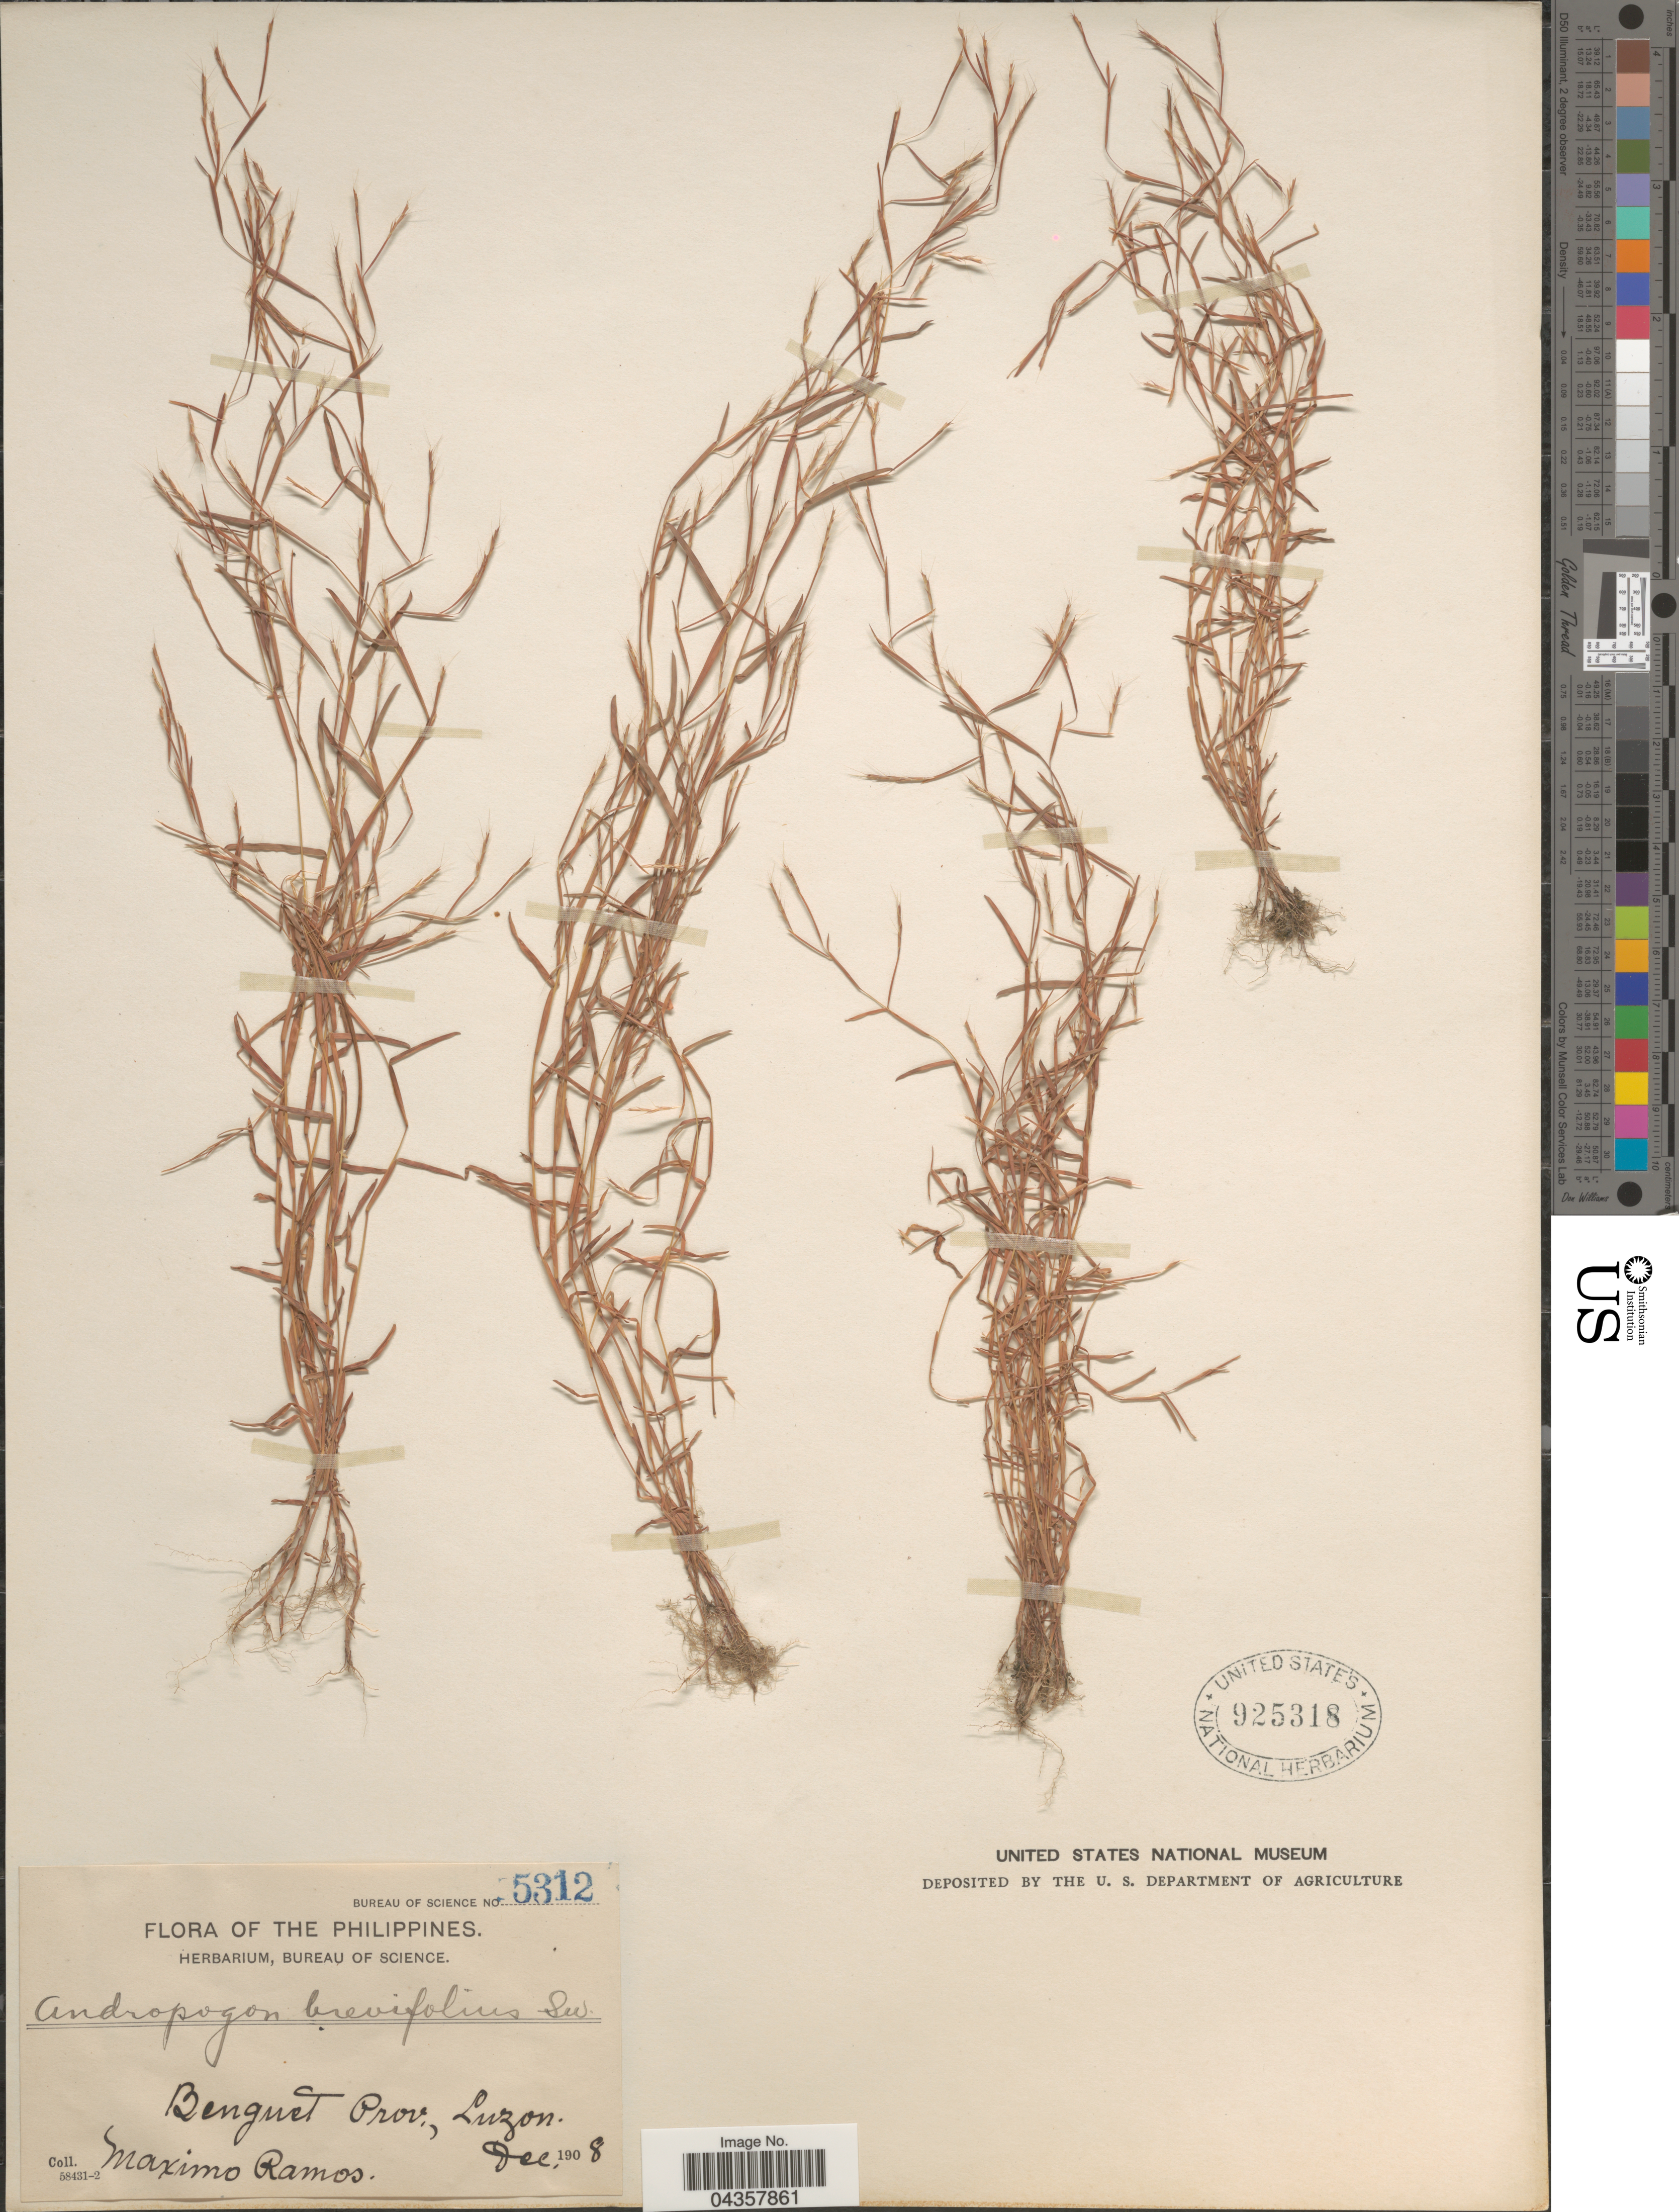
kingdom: Plantae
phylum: Tracheophyta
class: Liliopsida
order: Poales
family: Poaceae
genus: Schizachyrium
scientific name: Schizachyrium sp.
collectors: M. Ramos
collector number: Bureau of Science 5312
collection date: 1908-12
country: Philippines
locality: Benguet Prov., Luzon.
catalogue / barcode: US 925318